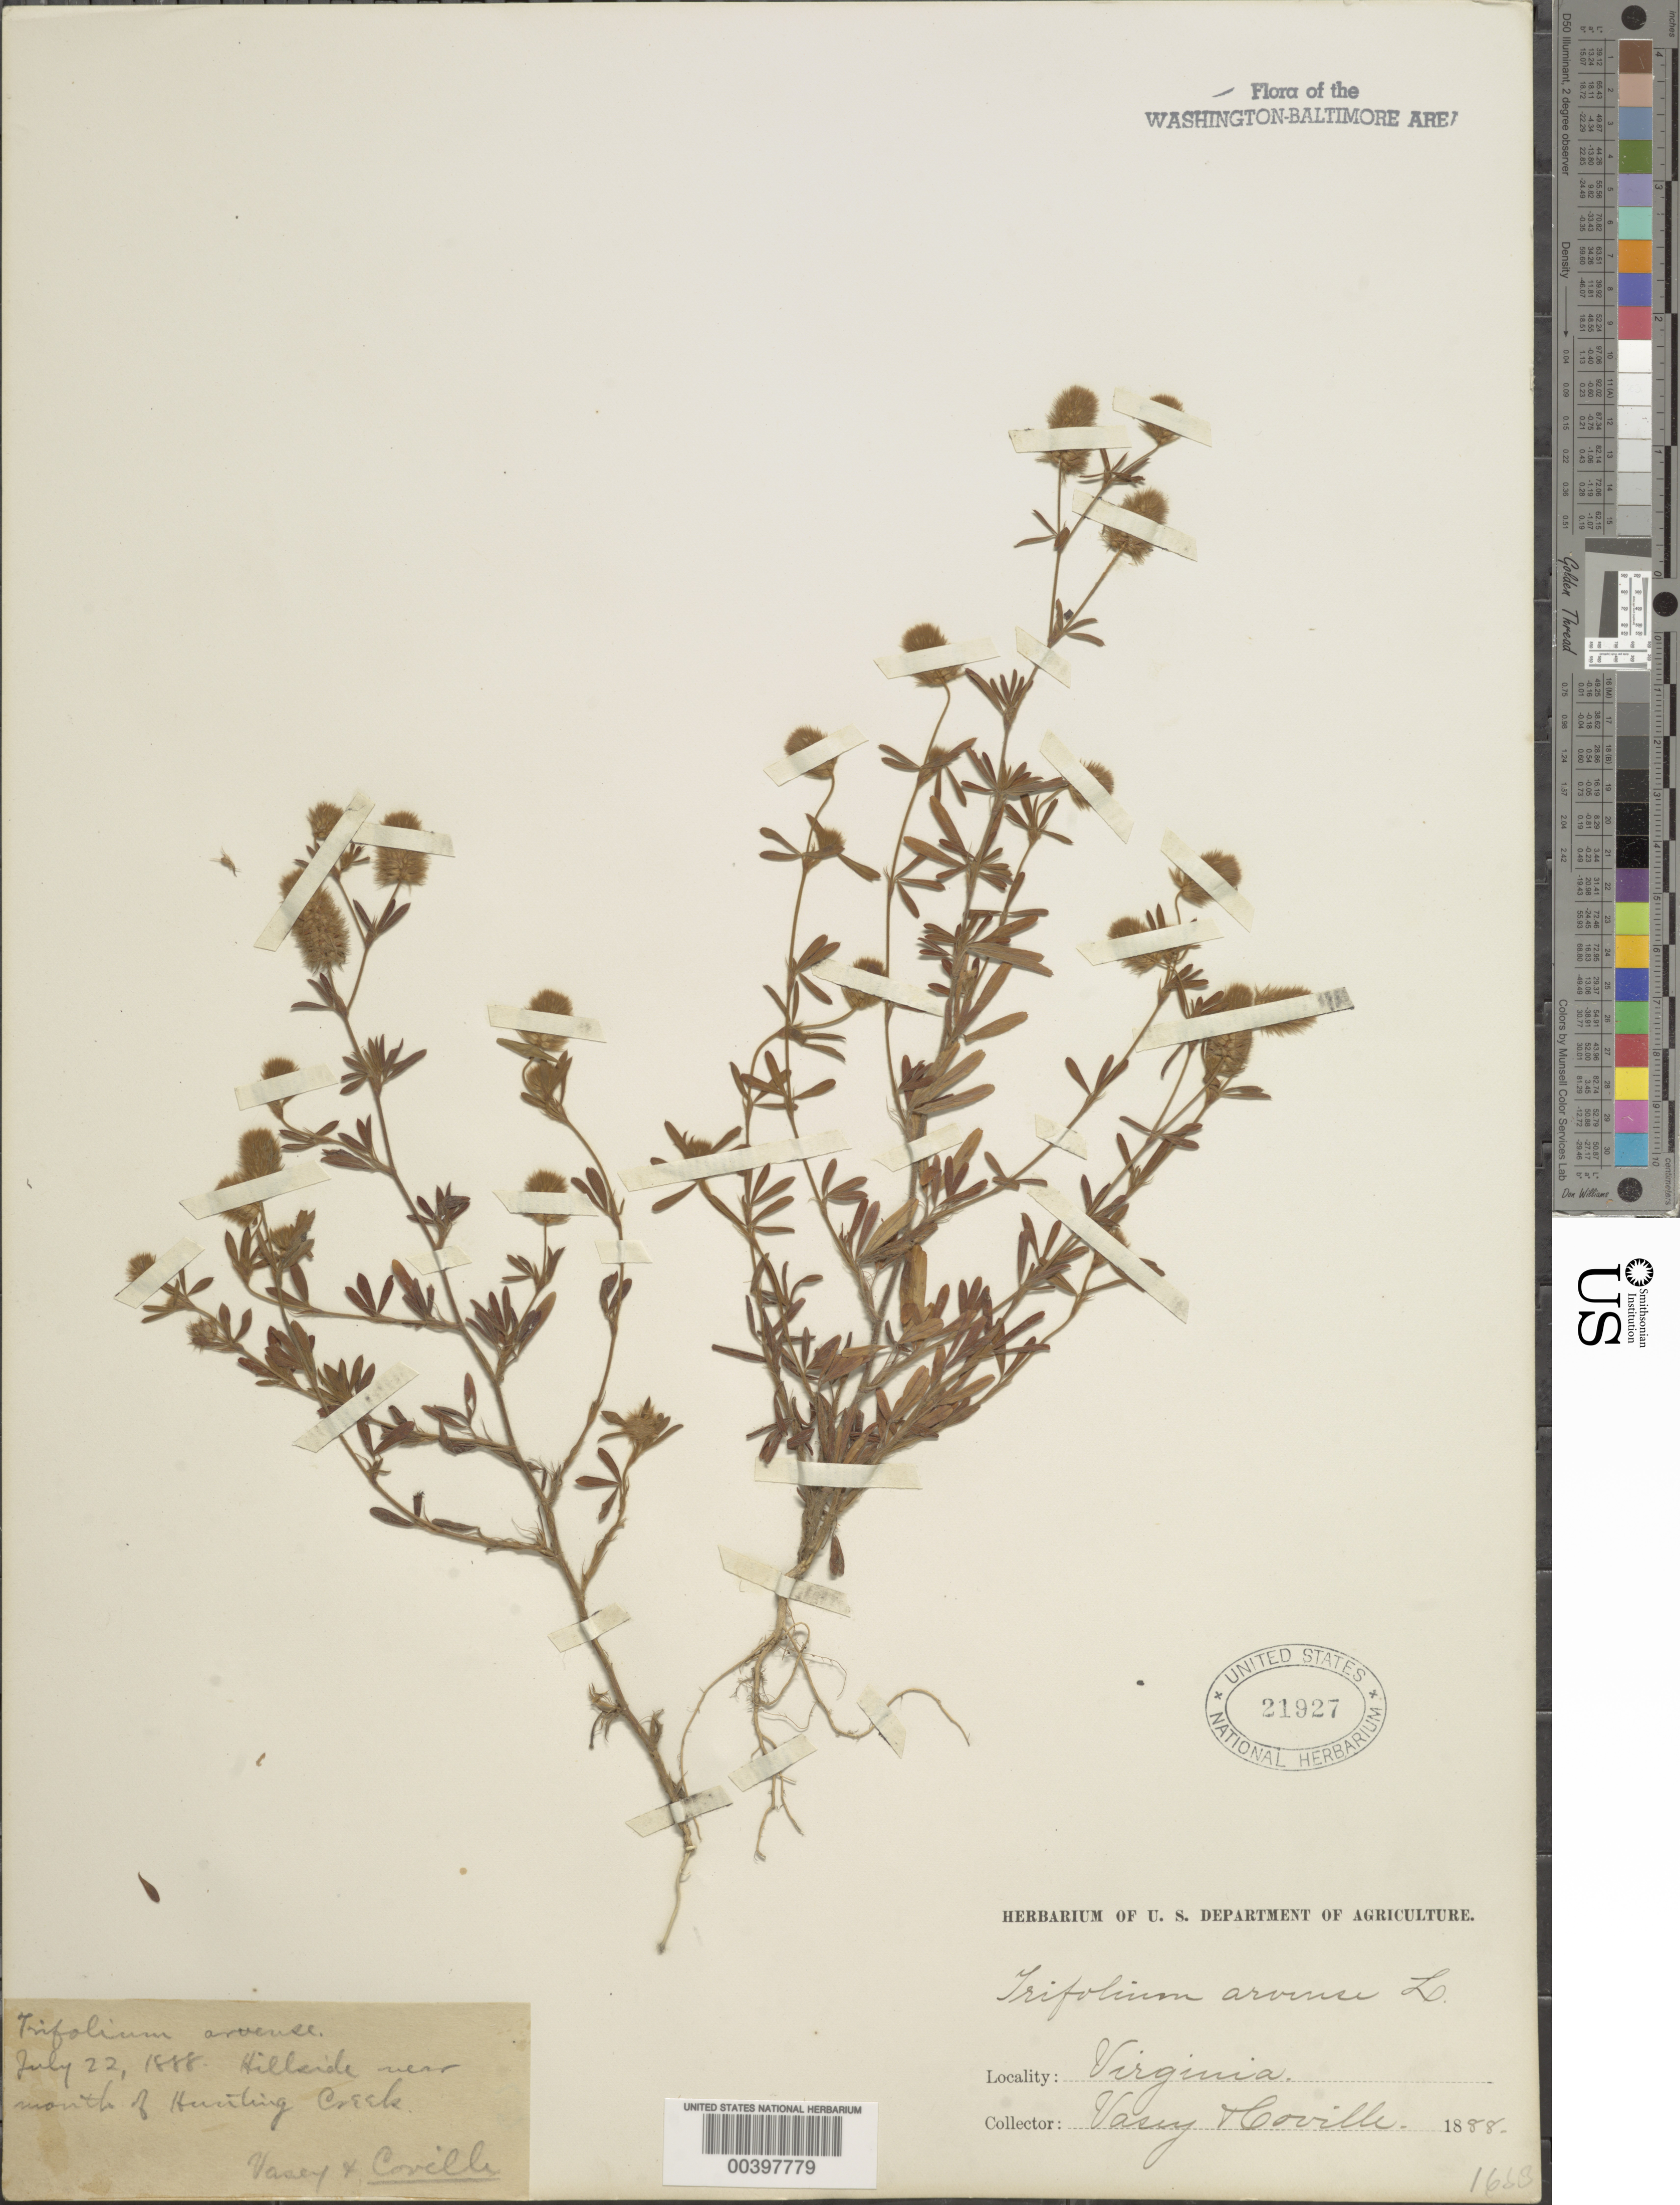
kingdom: Plantae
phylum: Tracheophyta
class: Magnoliopsida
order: Fabales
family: Fabaceae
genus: Trifolium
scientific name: Trifolium arvense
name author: L.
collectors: G. R. Vasey & F. V. Coville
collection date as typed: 22 Jul 1888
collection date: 1888-07-22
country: United States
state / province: Virginia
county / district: Fairfax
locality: Near mouth of Hunting Creek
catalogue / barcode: US 21927